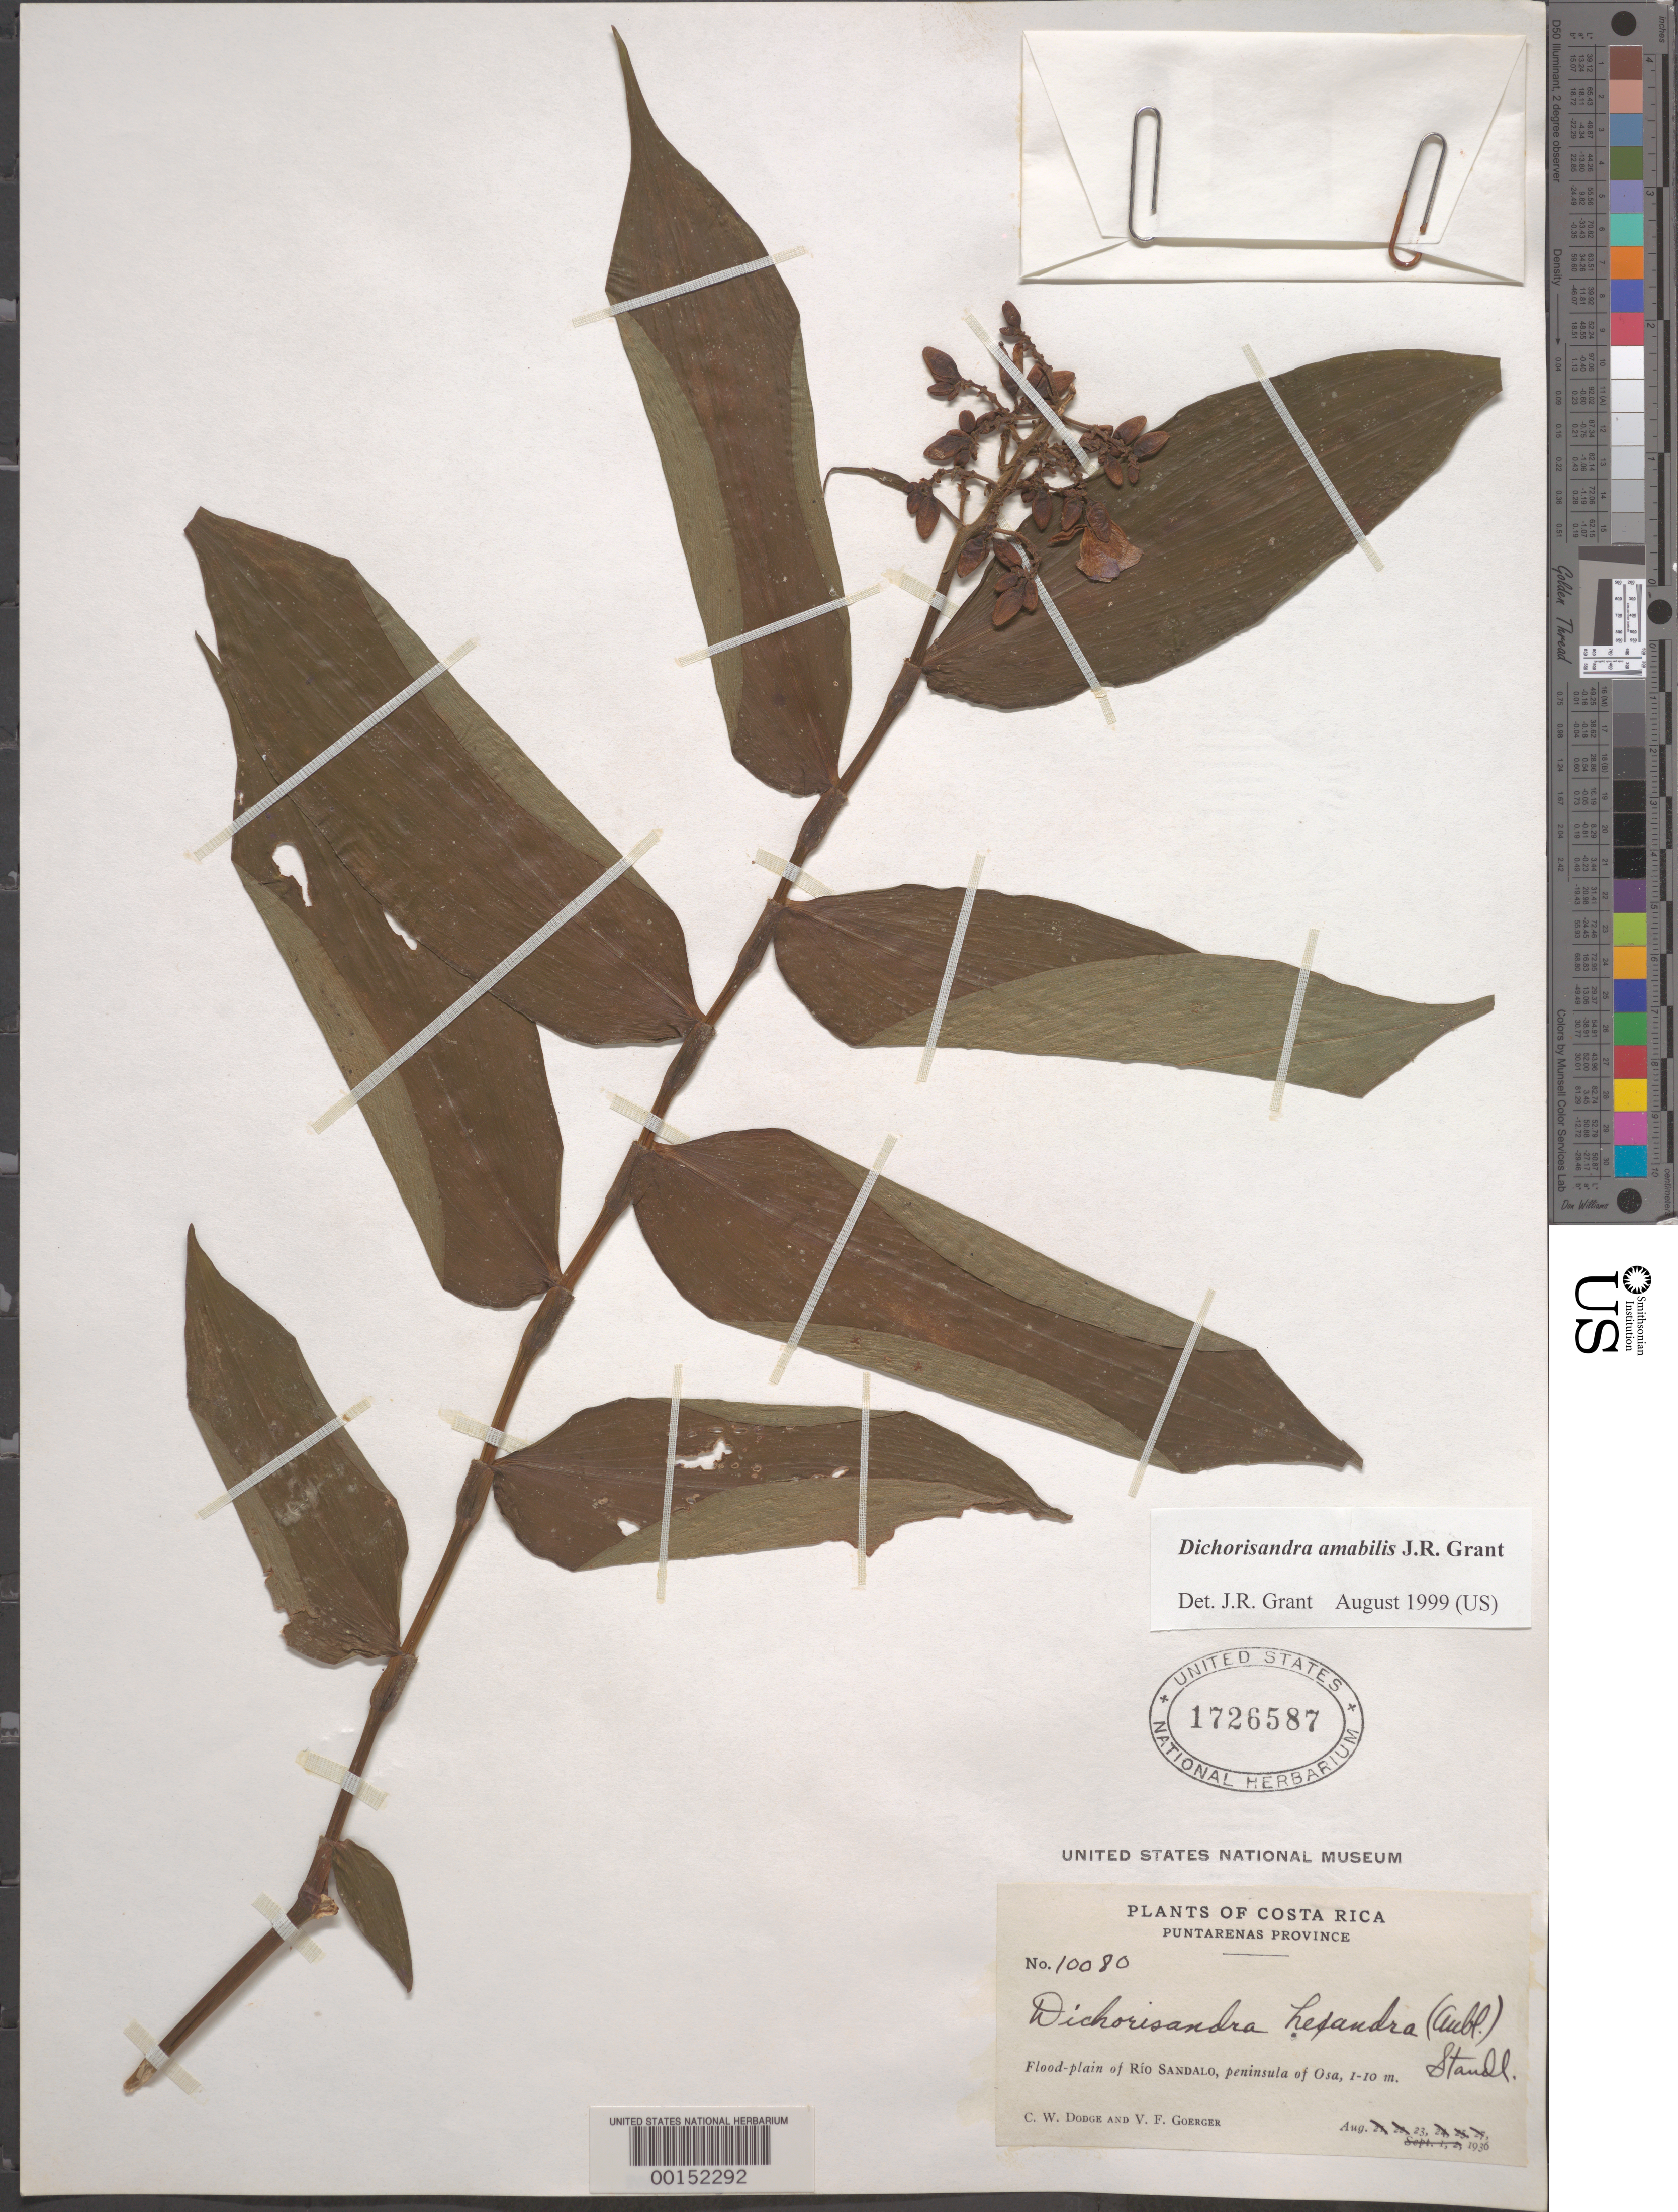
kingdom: Plantae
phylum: Tracheophyta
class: Liliopsida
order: Commelinales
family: Commelinaceae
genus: Dichorisandra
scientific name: Dichorisandra hexandra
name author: (Aubl.) Standl.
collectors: C. Dodge & V. Goerger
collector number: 10080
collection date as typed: Aug 1936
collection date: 1936-08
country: Costa Rica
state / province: Puntarenas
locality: Rio sandalo, osa penninsula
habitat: Flood plain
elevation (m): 1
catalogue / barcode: US 1726587